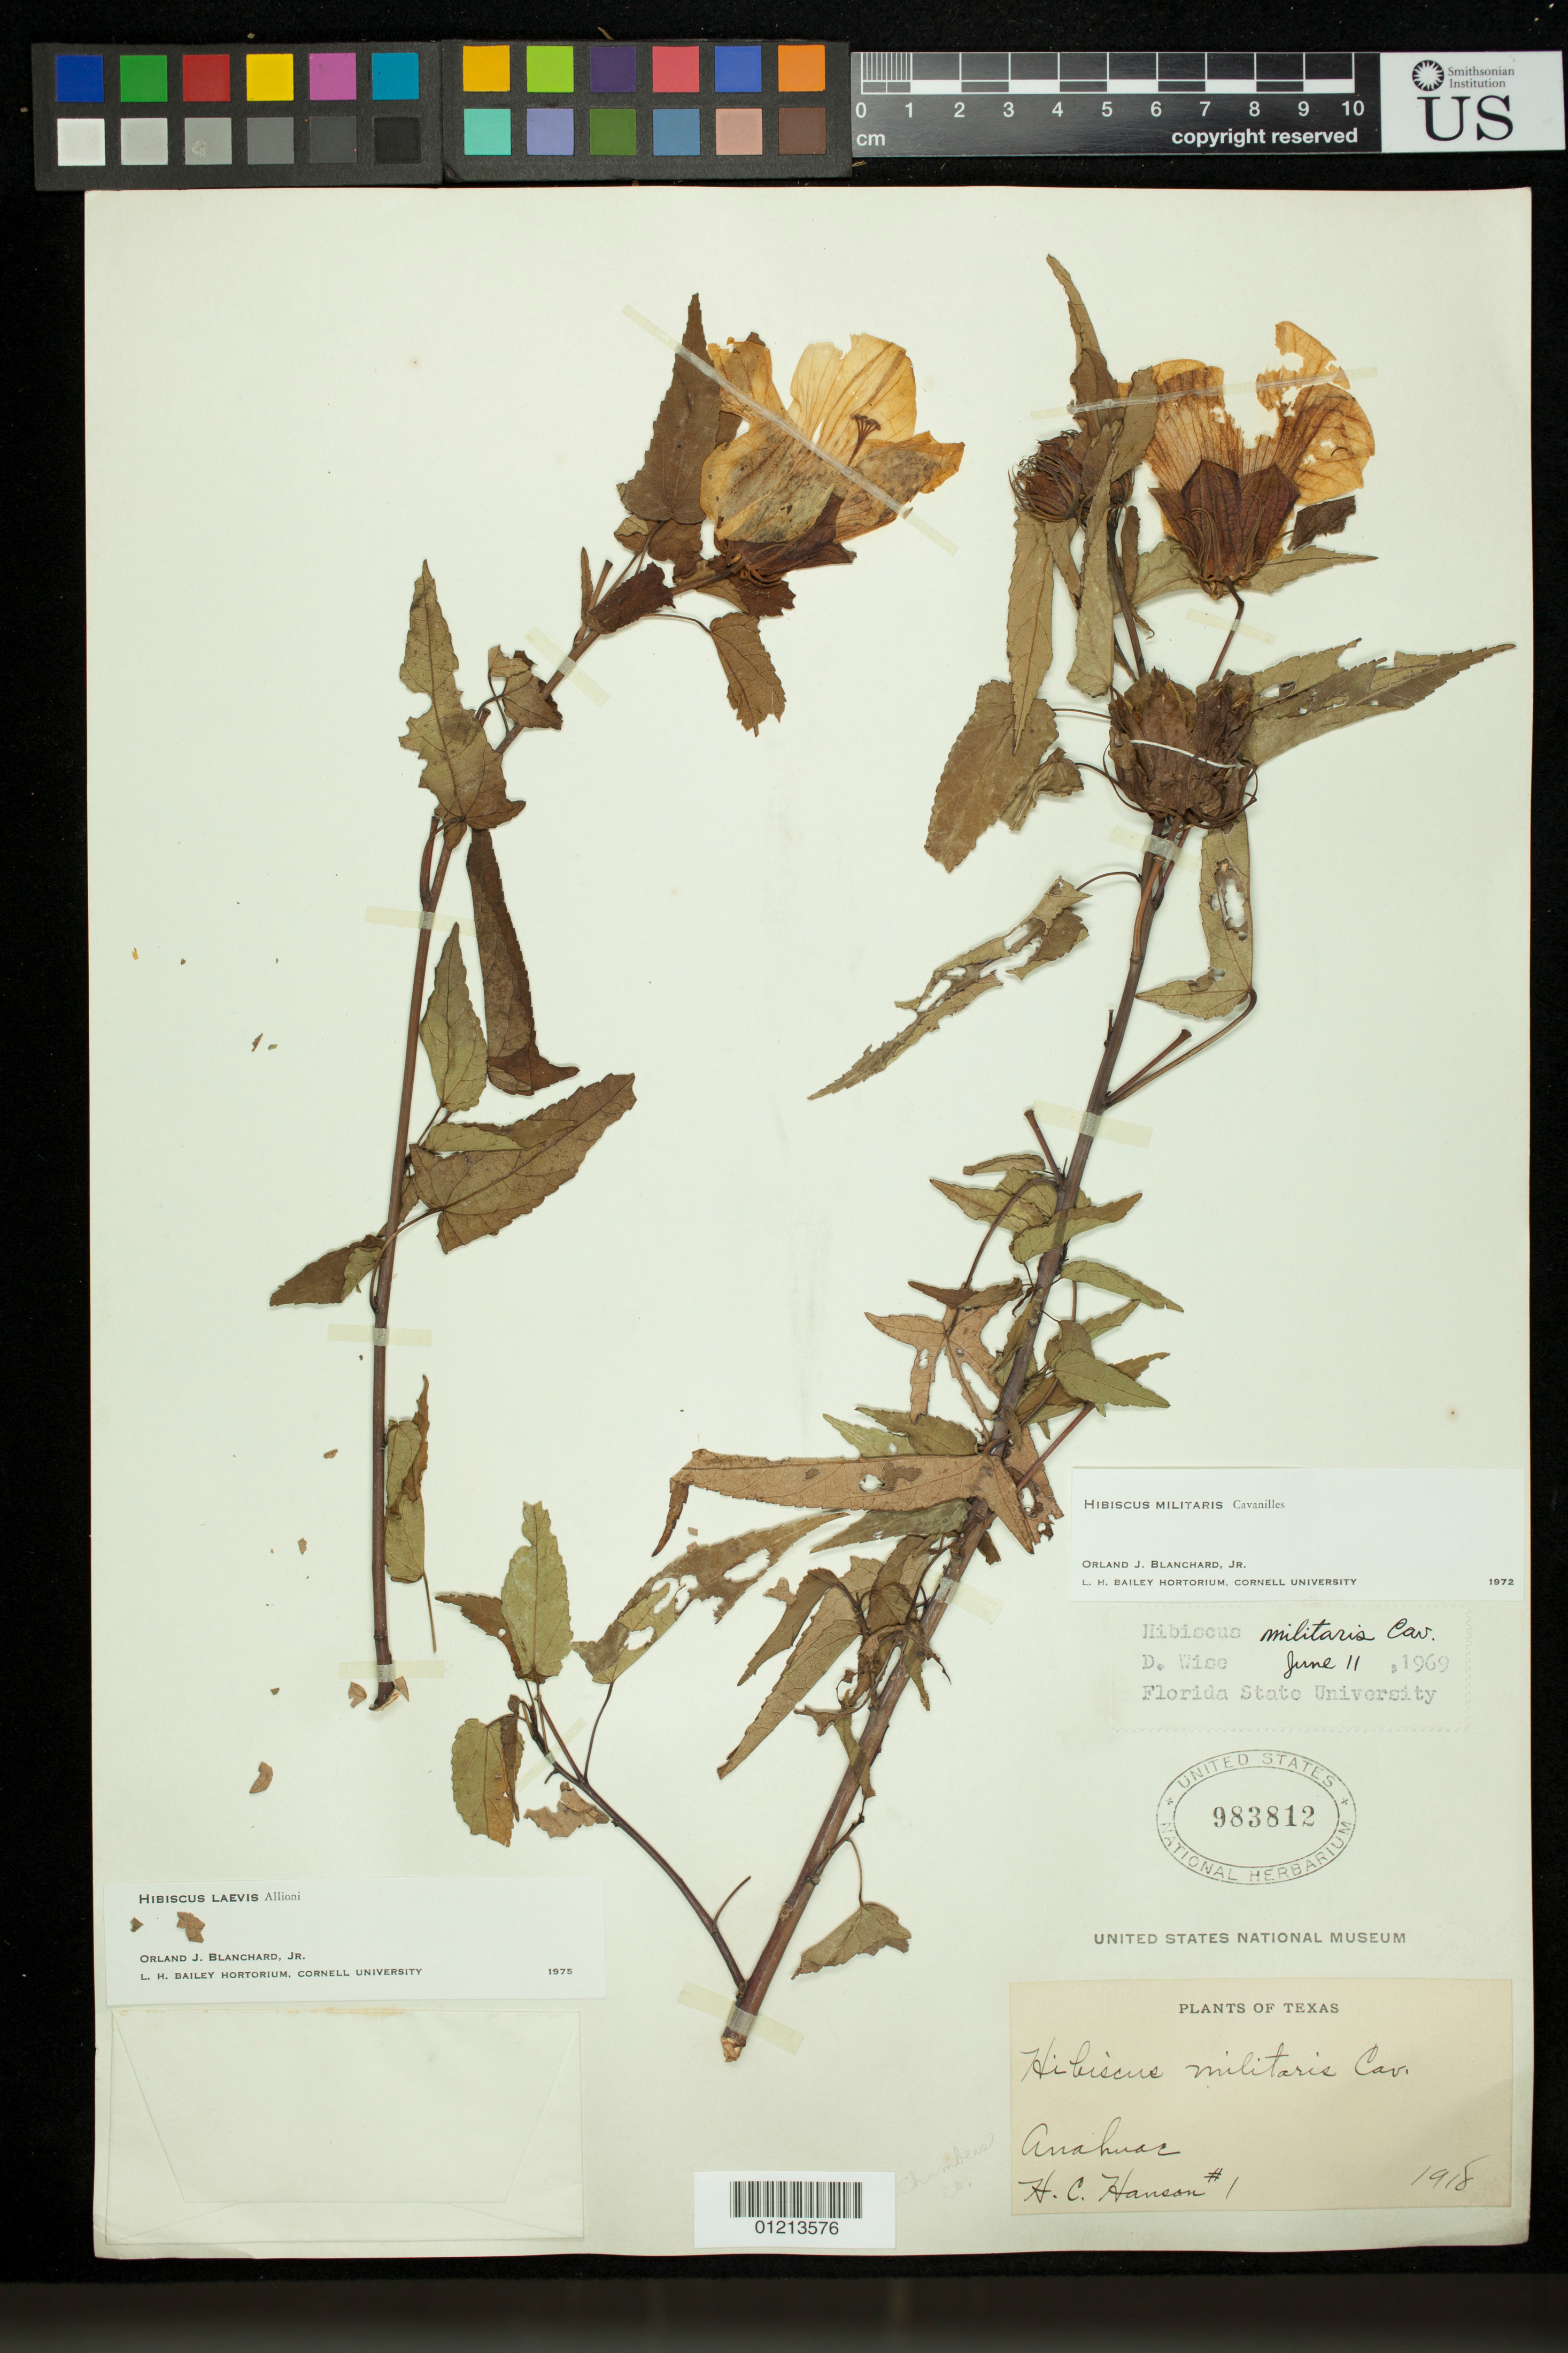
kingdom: Plantae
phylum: Tracheophyta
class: Magnoliopsida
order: Malvales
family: Malvaceae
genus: Hibiscus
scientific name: Hibiscus laevis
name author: All.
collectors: H. C. Hansen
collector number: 1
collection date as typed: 1918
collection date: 1918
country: United States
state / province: Texas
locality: Anahuac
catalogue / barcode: US 983812